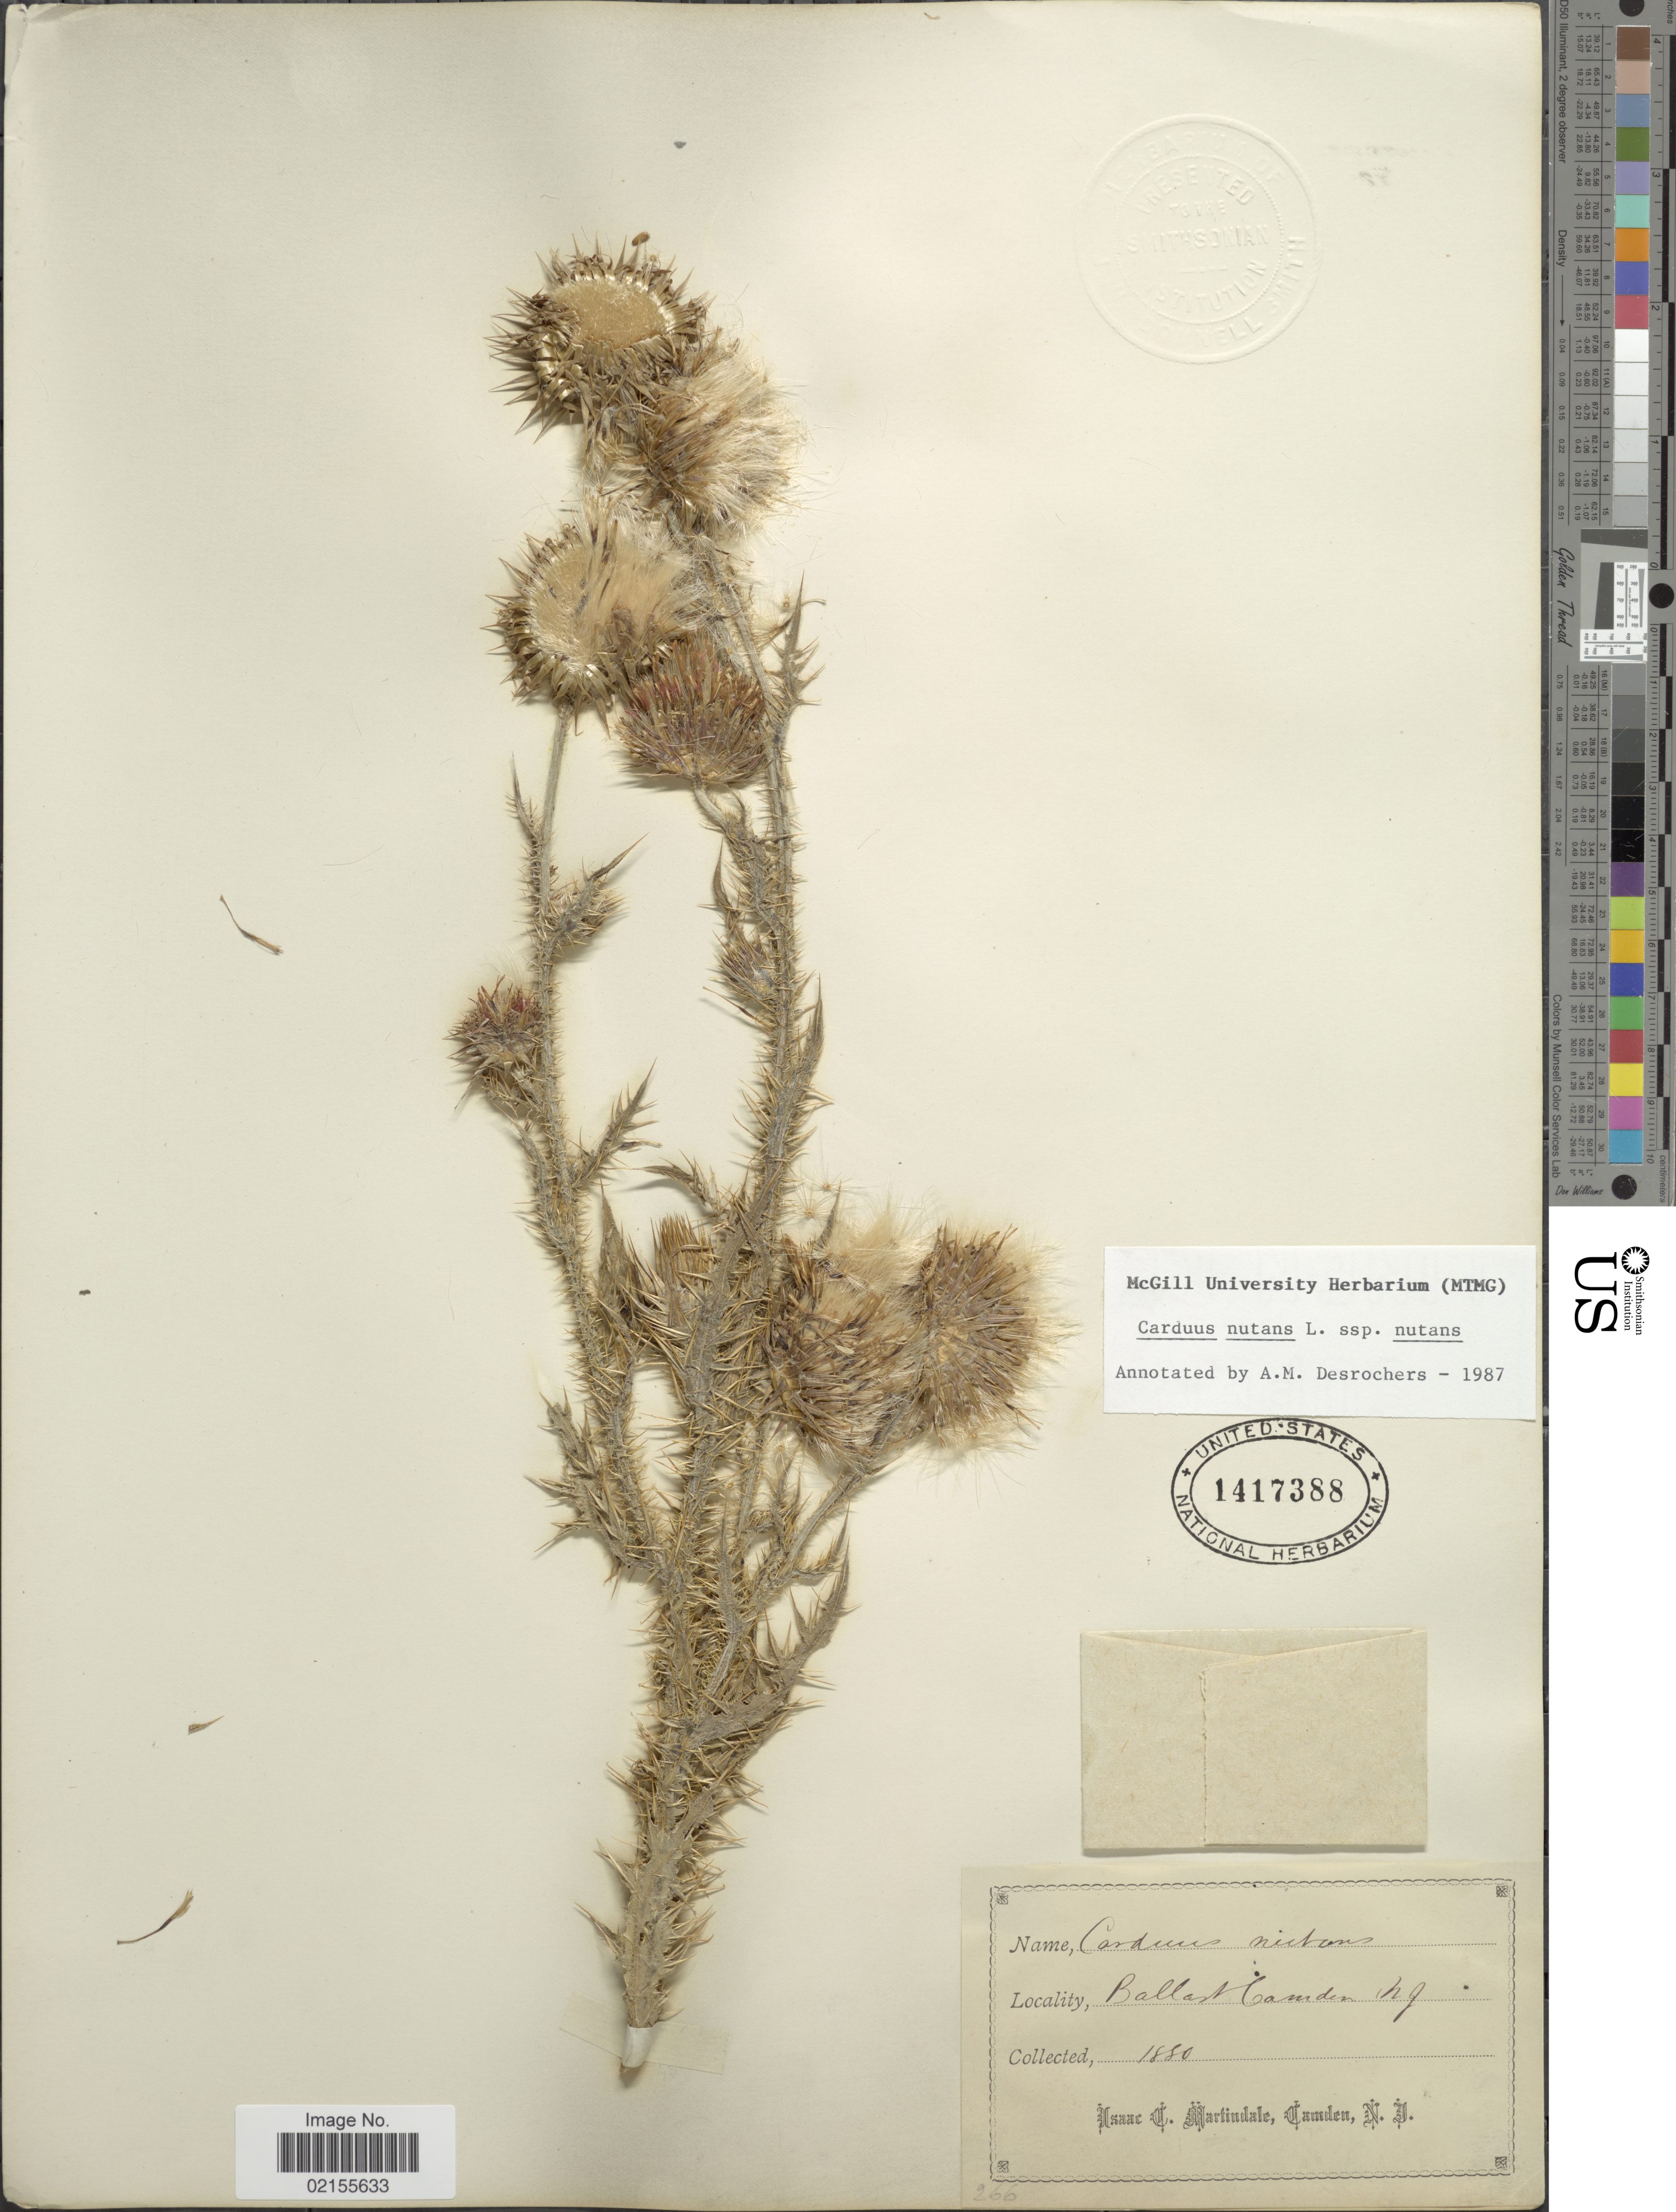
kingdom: Plantae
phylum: Tracheophyta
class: Magnoliopsida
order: Asterales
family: Asteraceae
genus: Carduus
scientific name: Carduus nutans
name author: L.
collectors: I. C. Martindale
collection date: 1880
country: United States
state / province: New Jersey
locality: Ballast Camden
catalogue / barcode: US 1417388